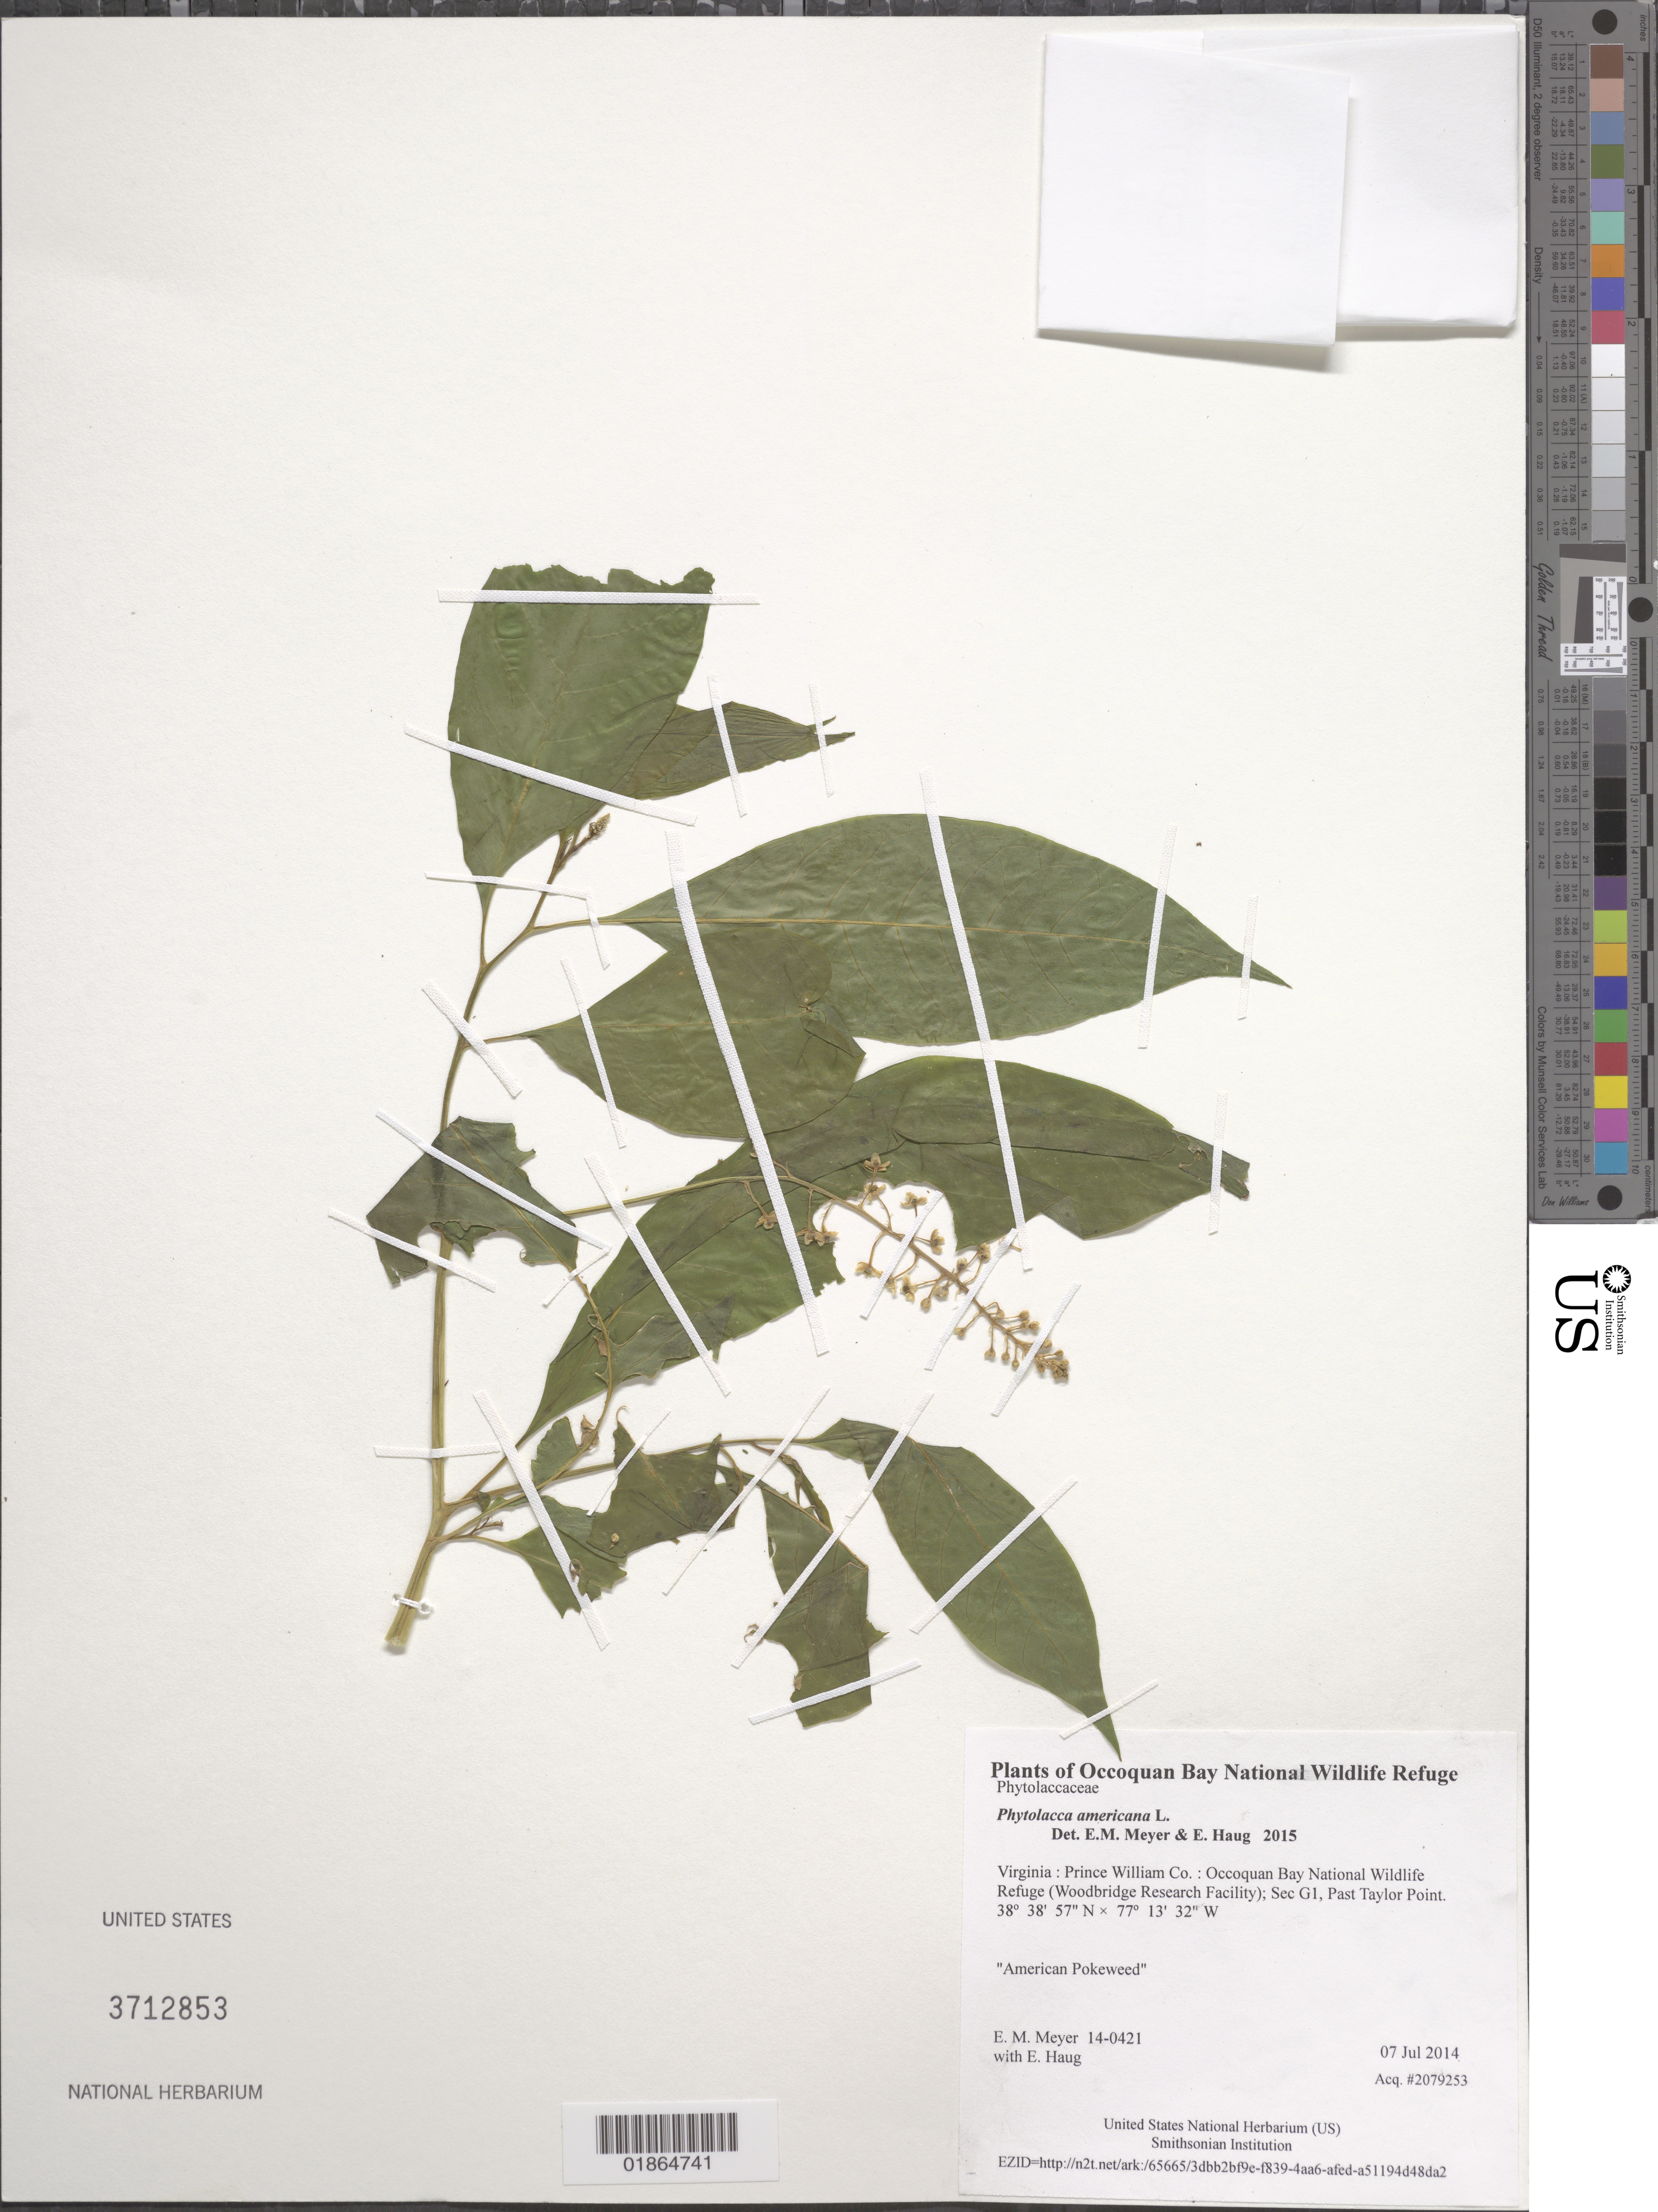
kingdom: Plantae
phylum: Tracheophyta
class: Magnoliopsida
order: Caryophyllales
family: Phytolaccaceae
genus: Phytolacca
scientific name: Phytolacca americana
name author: L.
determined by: Meyer, E. M.; Haug, E.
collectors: E. M. Meyer & E. Haug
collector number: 14-0421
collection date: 2014-07-07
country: United States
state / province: Virginia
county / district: Prince William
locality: Occoquan Bay National Wildlife Refuge (Woodbridge Research Facility); Sec G1, Past Taylor Point.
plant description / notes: American Pokeweed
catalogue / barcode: US 3712853